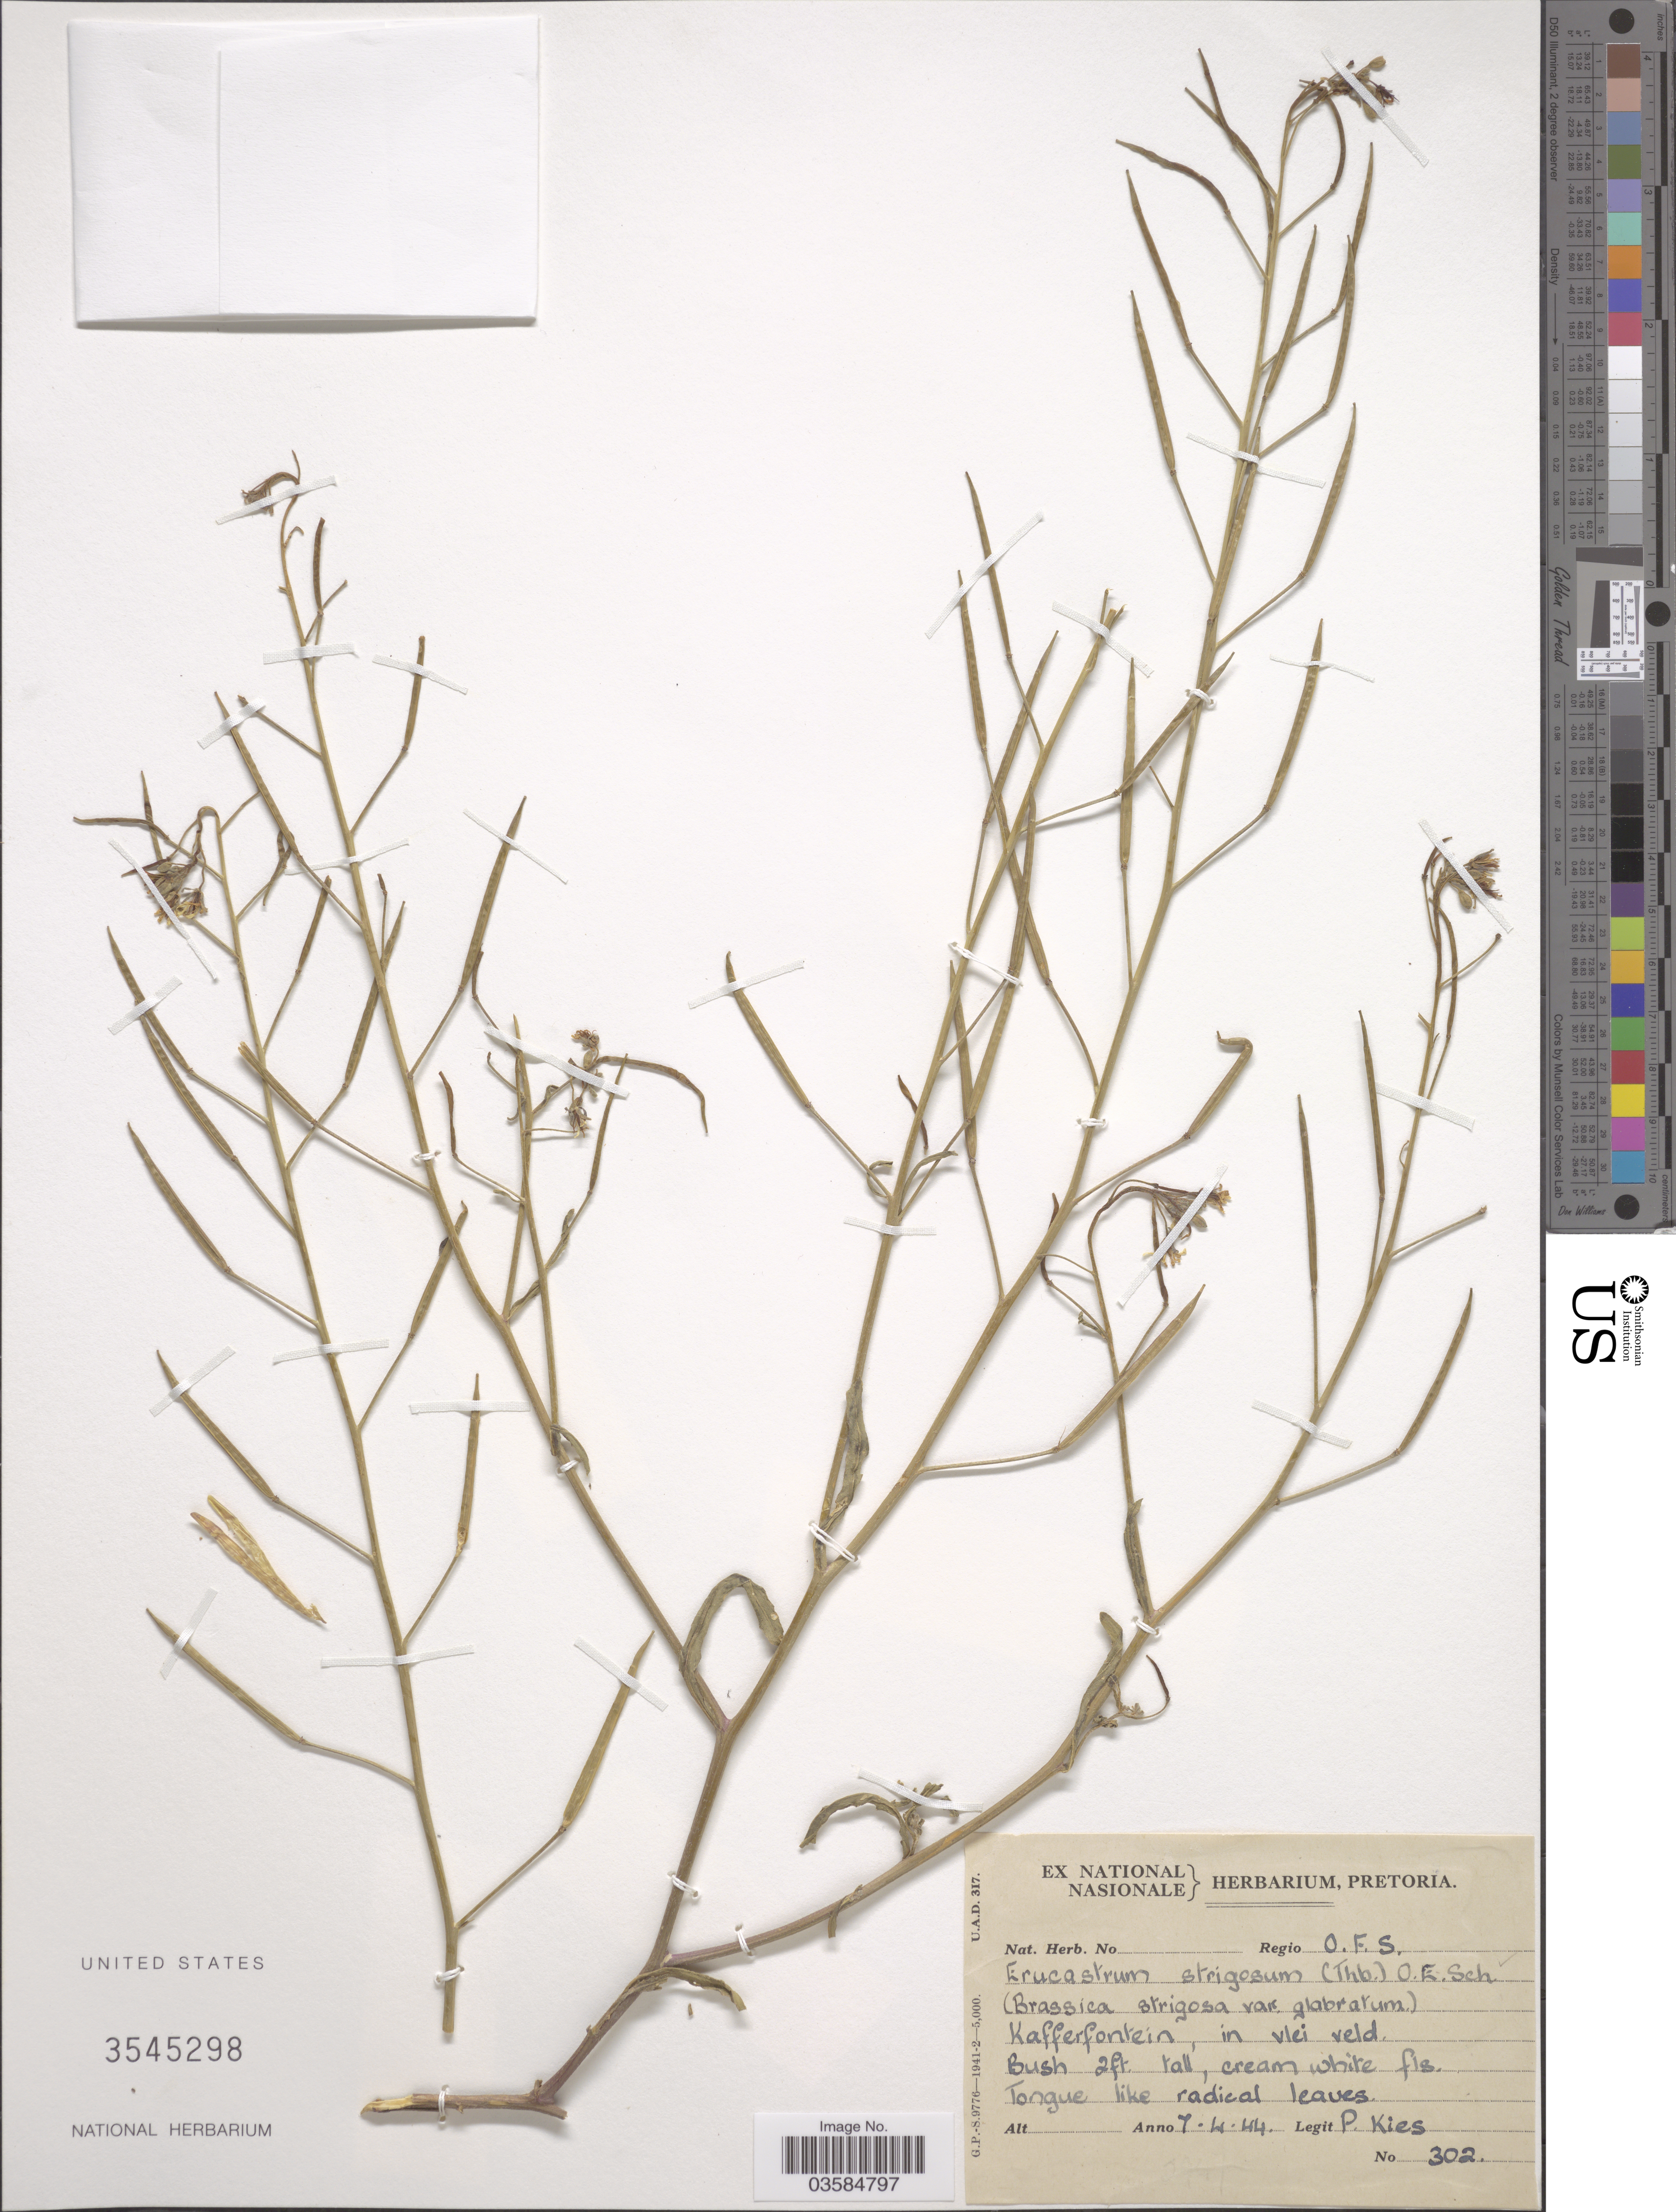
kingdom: Plantae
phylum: Tracheophyta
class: Magnoliopsida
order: Brassicales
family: Brassicaceae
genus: Erucastrum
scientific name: Erucastrum strigosum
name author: (Thunb.) O.E. Schulz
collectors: P. Kies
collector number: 302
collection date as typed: Transcribed d/m/y: 7/4/44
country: South Africa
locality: Regio O. F. S. Kafferfontein, in vlei veld.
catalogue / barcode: US 3545298